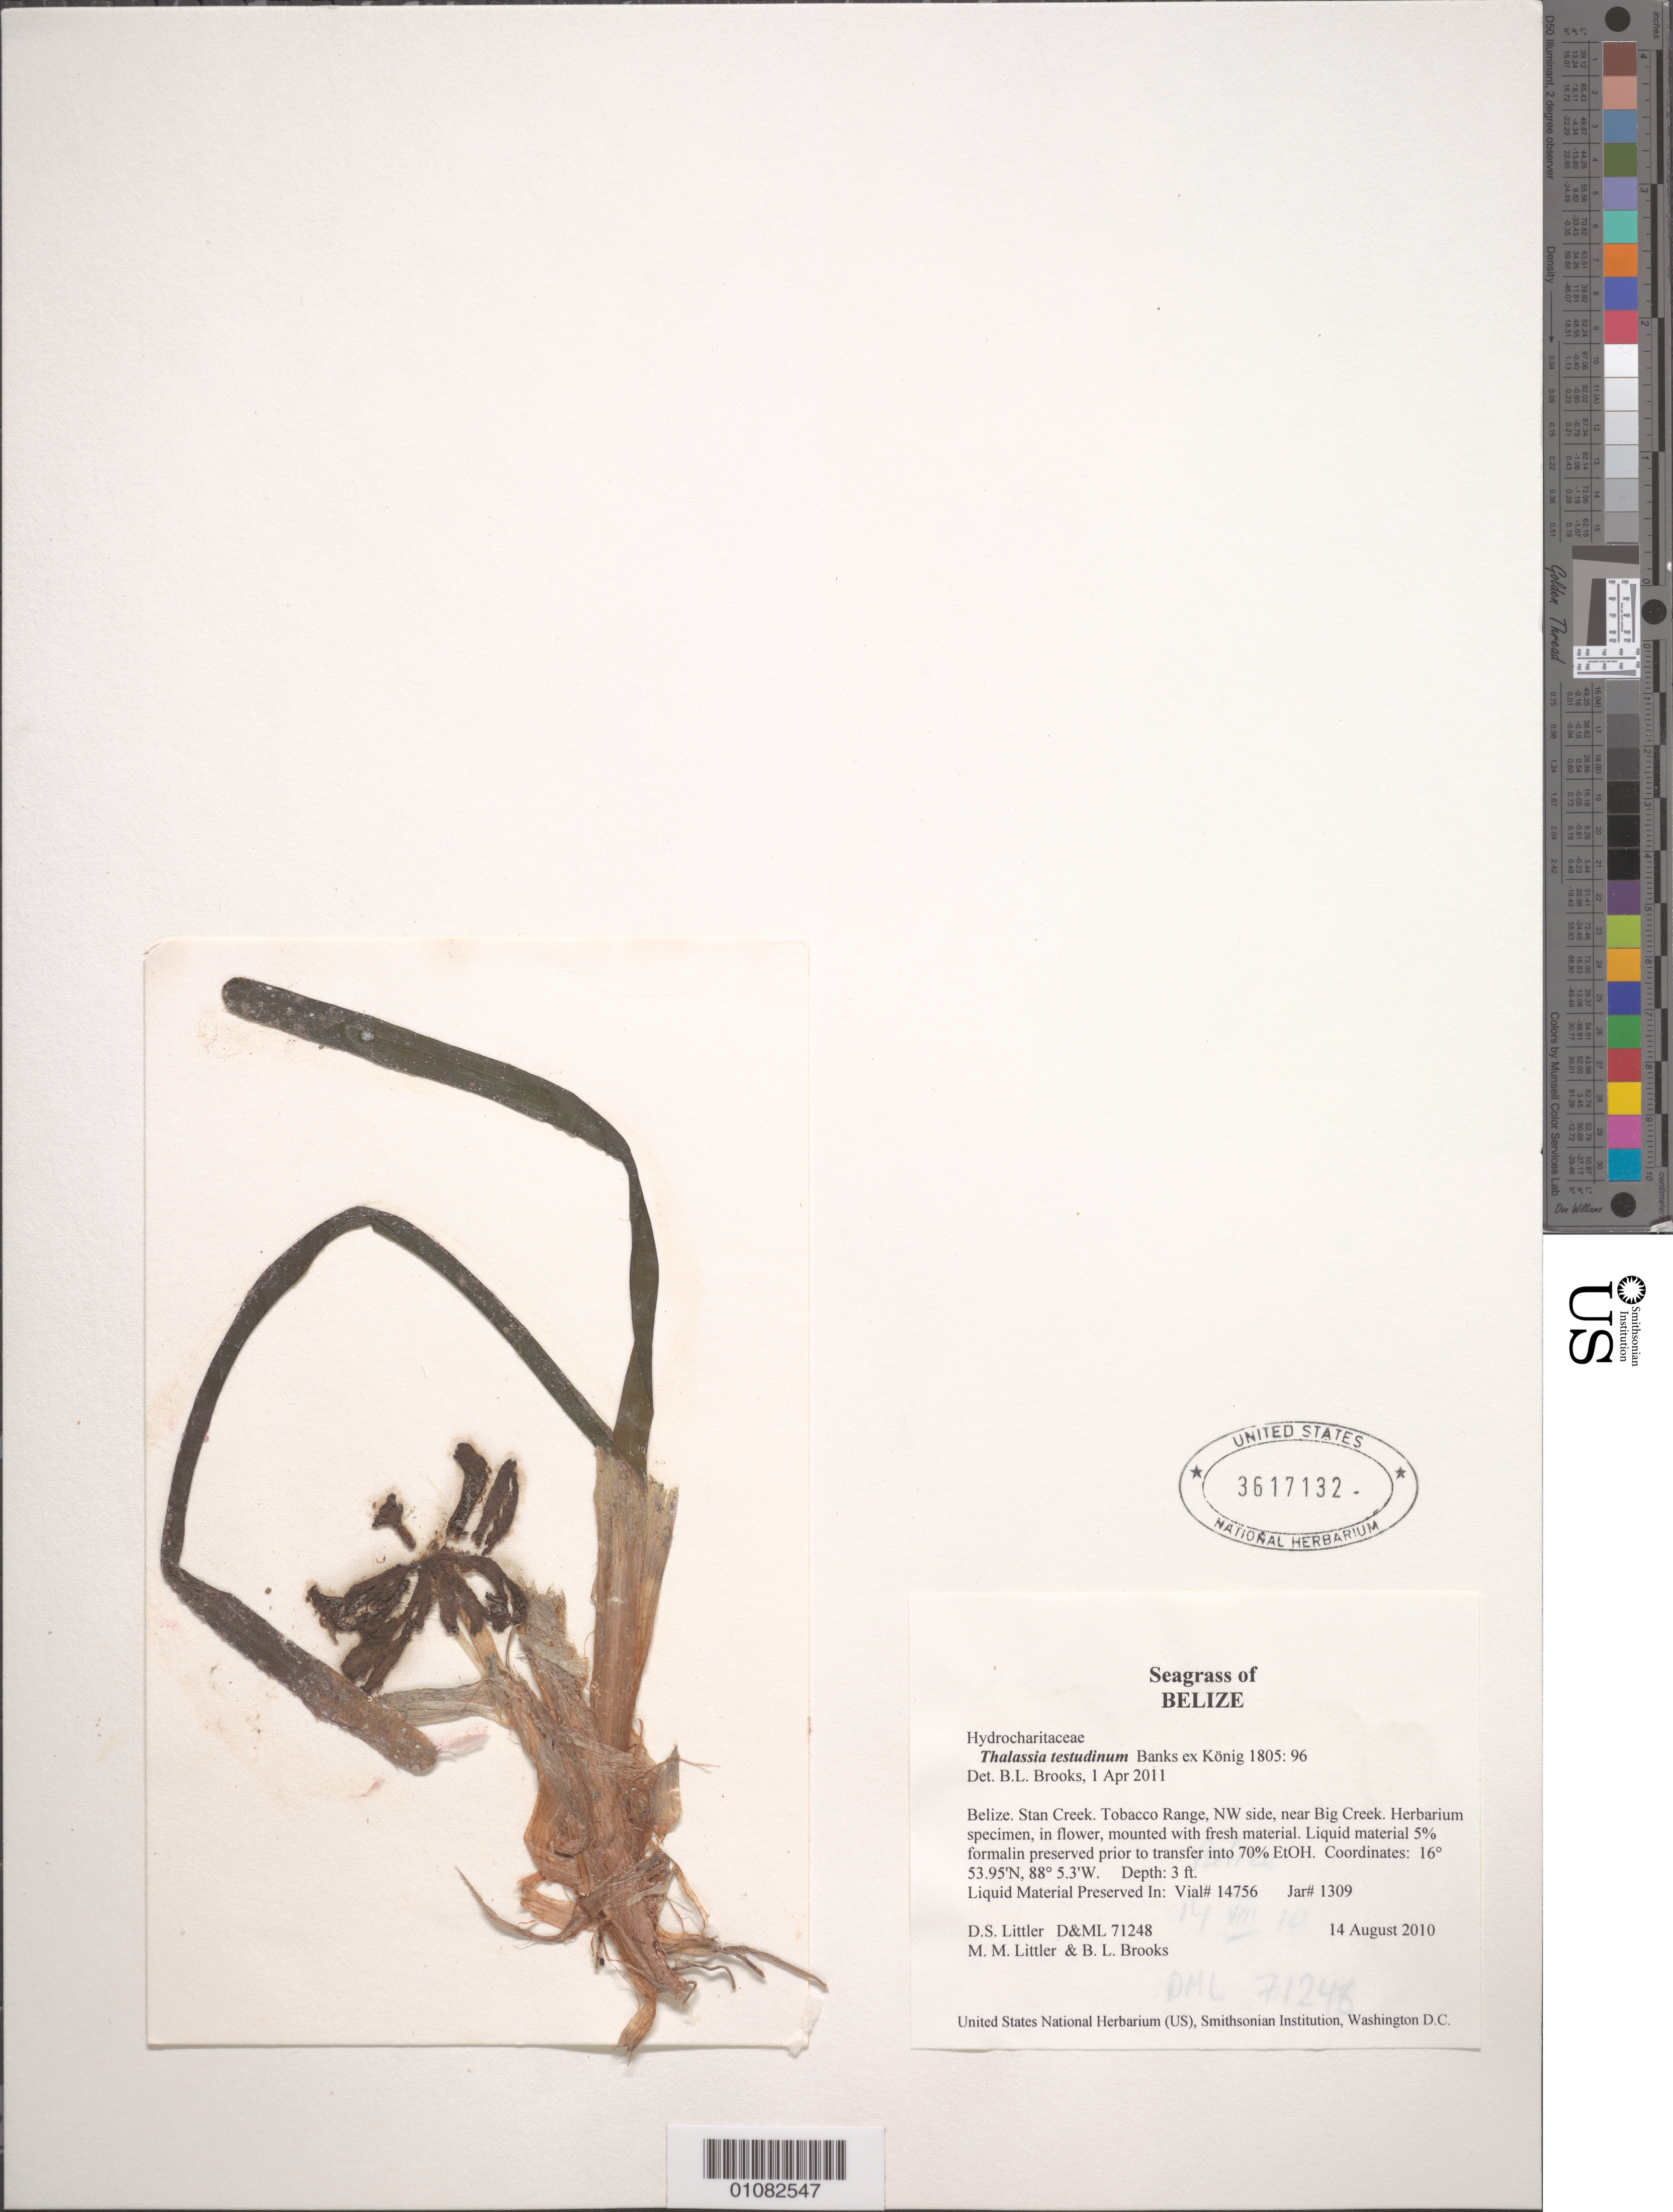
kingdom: Plantae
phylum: Tracheophyta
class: Liliopsida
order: Alismatales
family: Hydrocharitaceae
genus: Thalassia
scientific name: Thalassia testudinum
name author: Banks & Sol. ex K.D. Koenig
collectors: D. S. Littler & B. Brooks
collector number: D&ML 71248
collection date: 2010-08-14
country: Belize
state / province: Stann Creek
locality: Stan Creek. Tobacco Range, NW side, near Big Creek.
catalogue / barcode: US 3617132